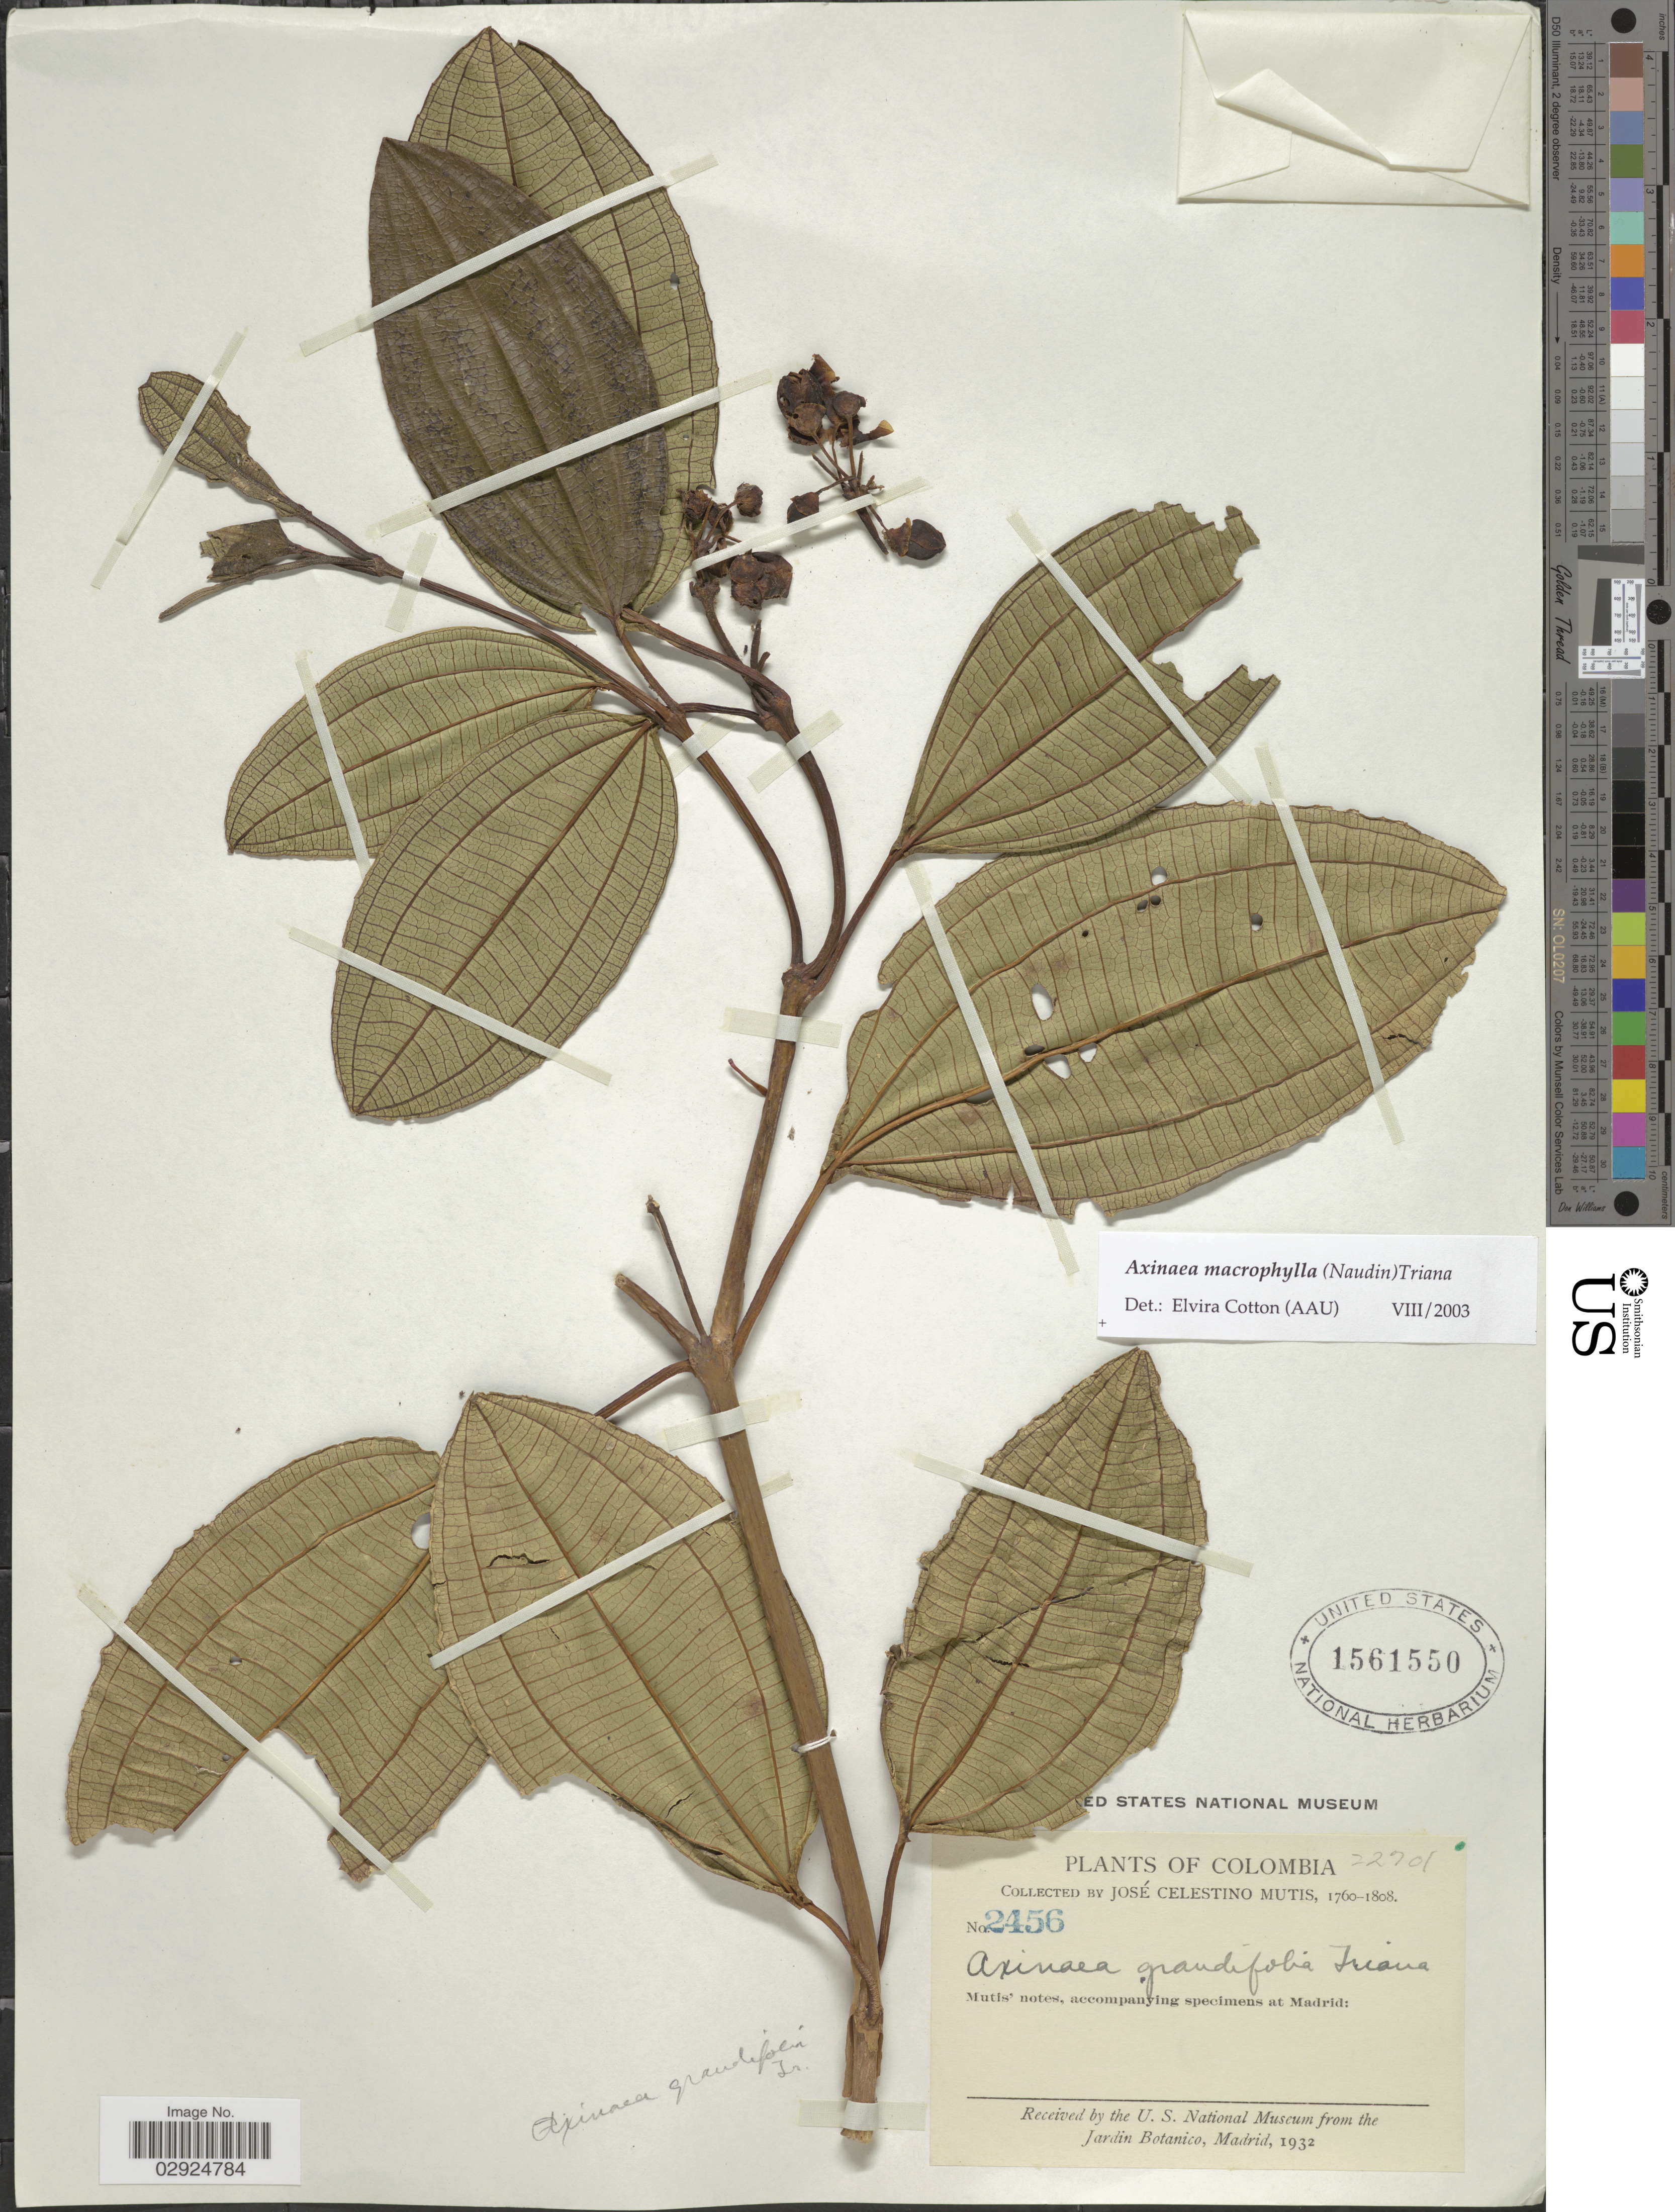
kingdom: Plantae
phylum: Tracheophyta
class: Magnoliopsida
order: Myrtales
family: Melastomataceae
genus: Axinaea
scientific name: Axinaea macrophylla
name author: (Naudin) Triana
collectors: J. C. B. Mutis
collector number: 2456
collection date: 1760/1808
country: Colombia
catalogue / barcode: US 1561550